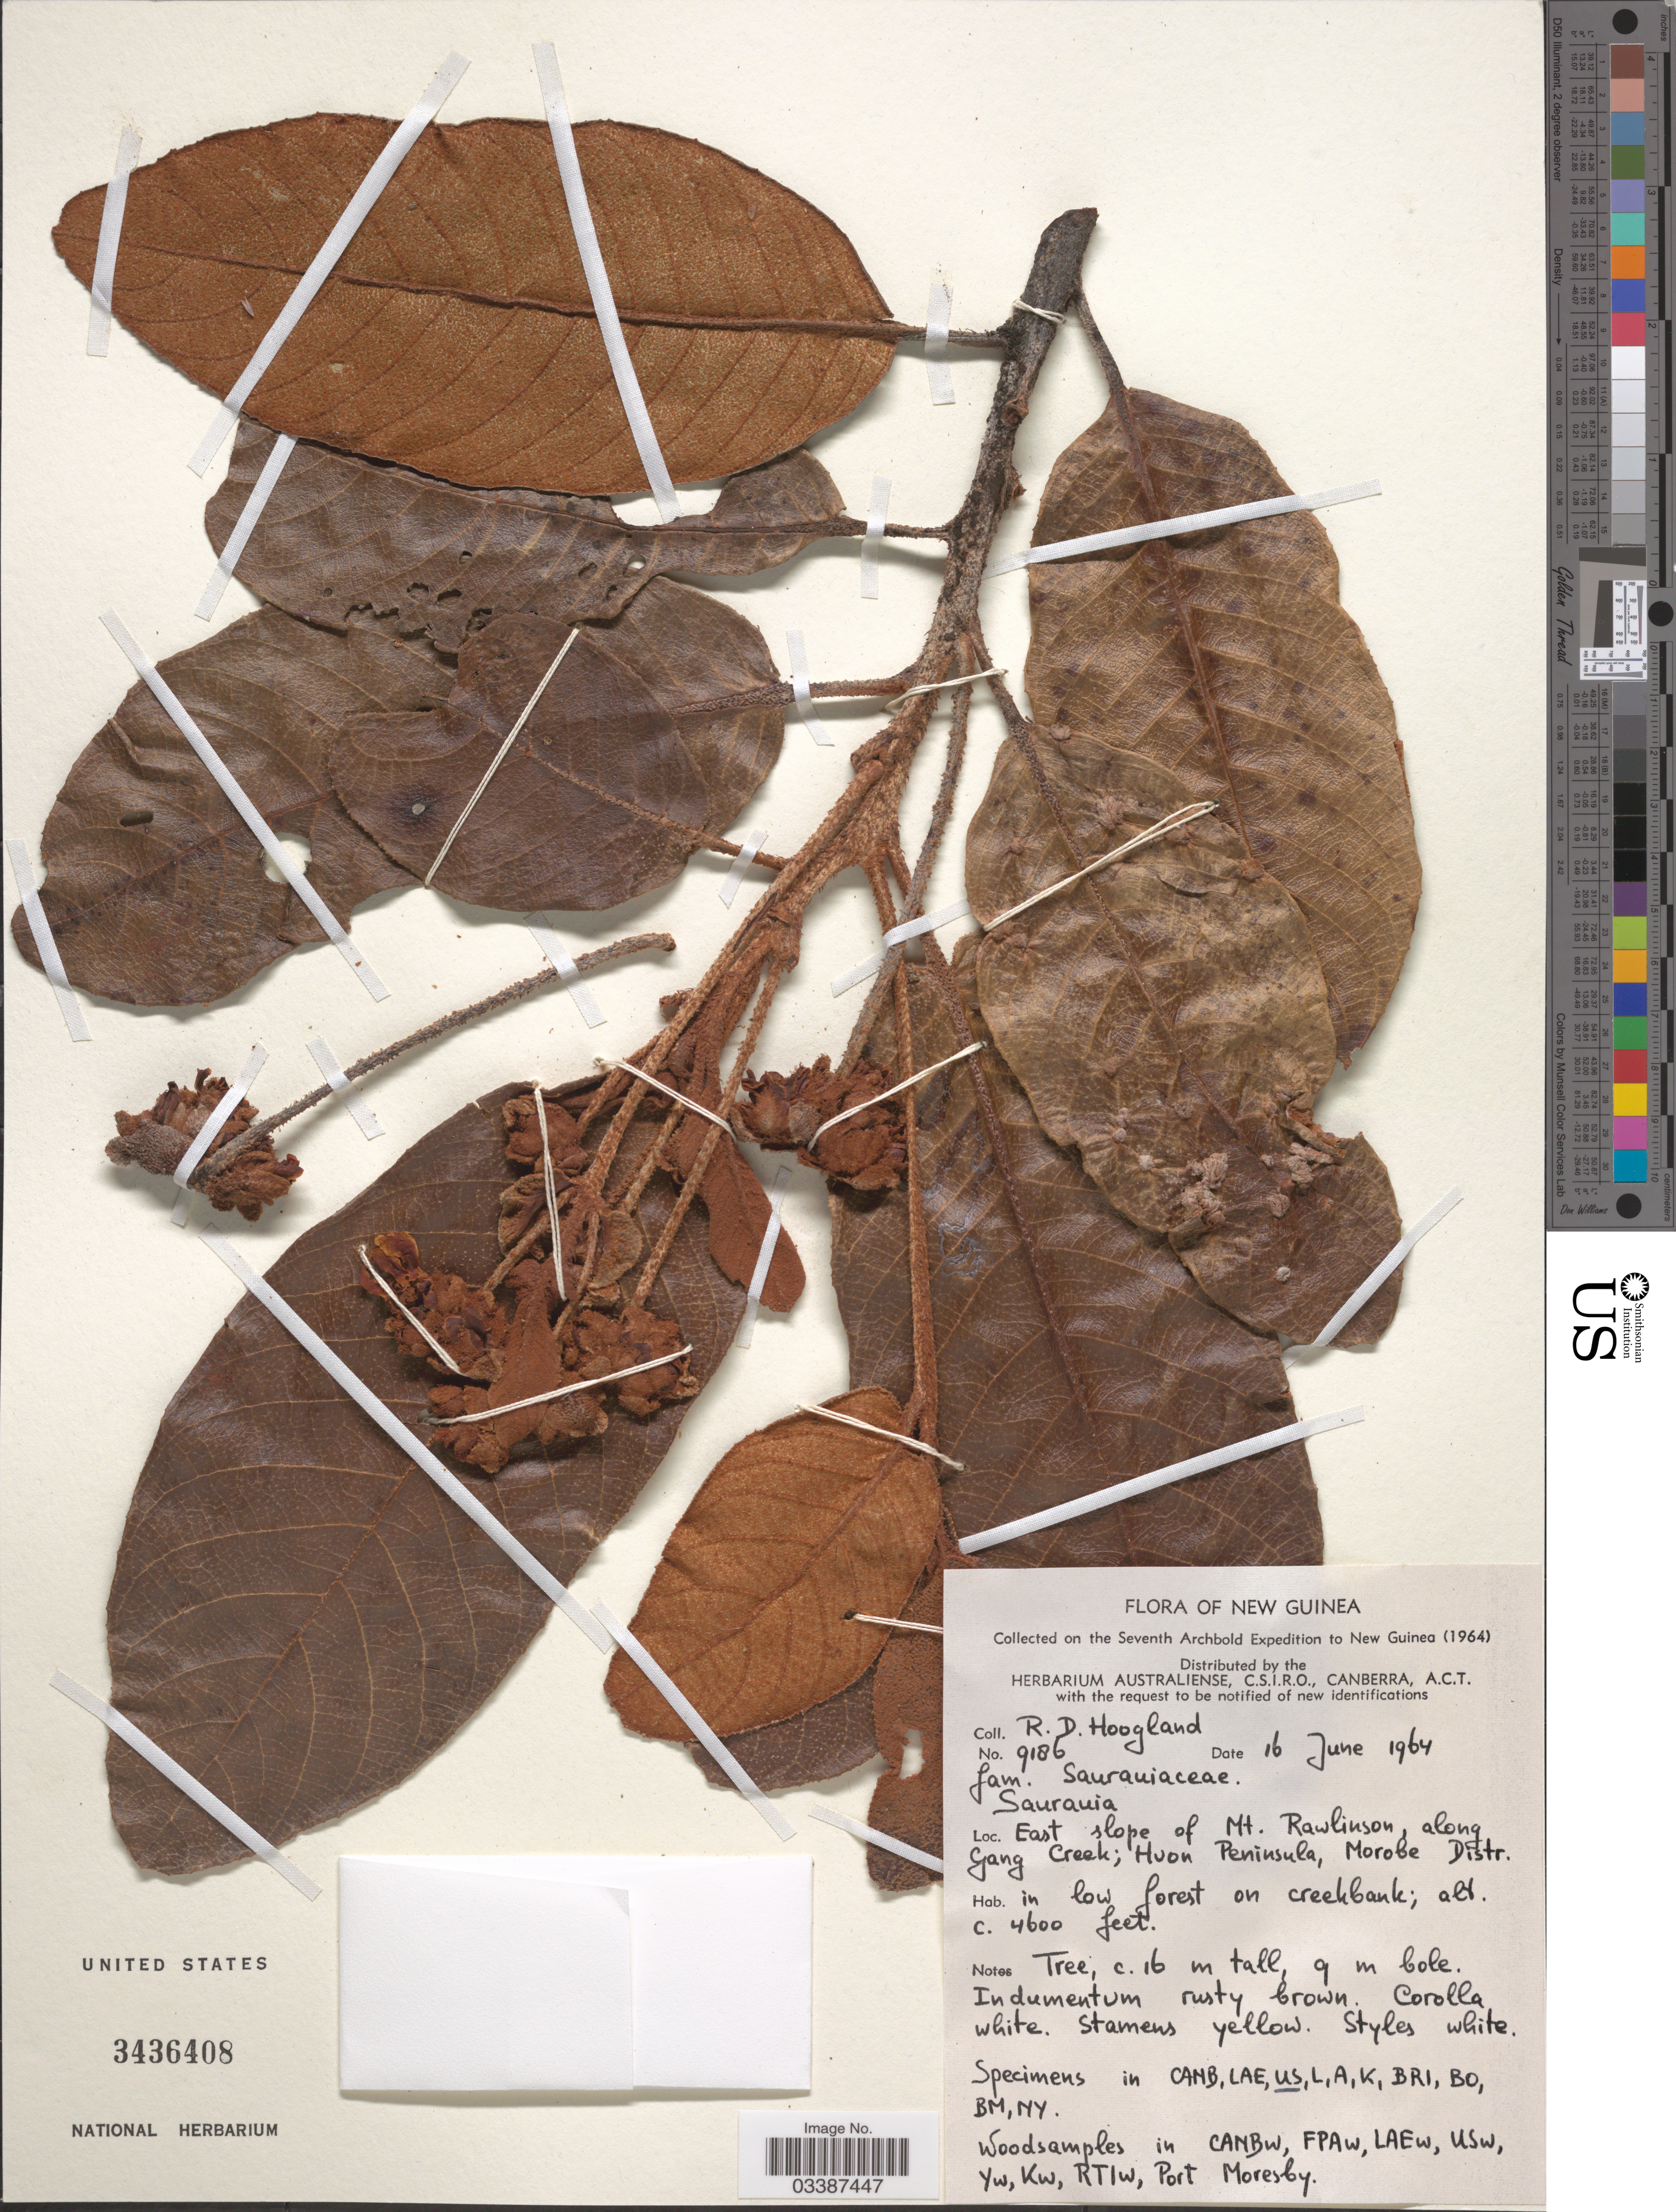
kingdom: Plantae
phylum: Tracheophyta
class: Magnoliopsida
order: Ericales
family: Actinidiaceae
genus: Saurauia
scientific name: Saurauia sp.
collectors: R. D. Hoogland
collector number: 9186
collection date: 1964-06-16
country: Papua New Guinea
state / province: Morobe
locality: New Guinea. East slope of Mt. Rawlinson, along Gang Creek; Huon Peninsula, Morobe District.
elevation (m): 1402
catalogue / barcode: US 3436408